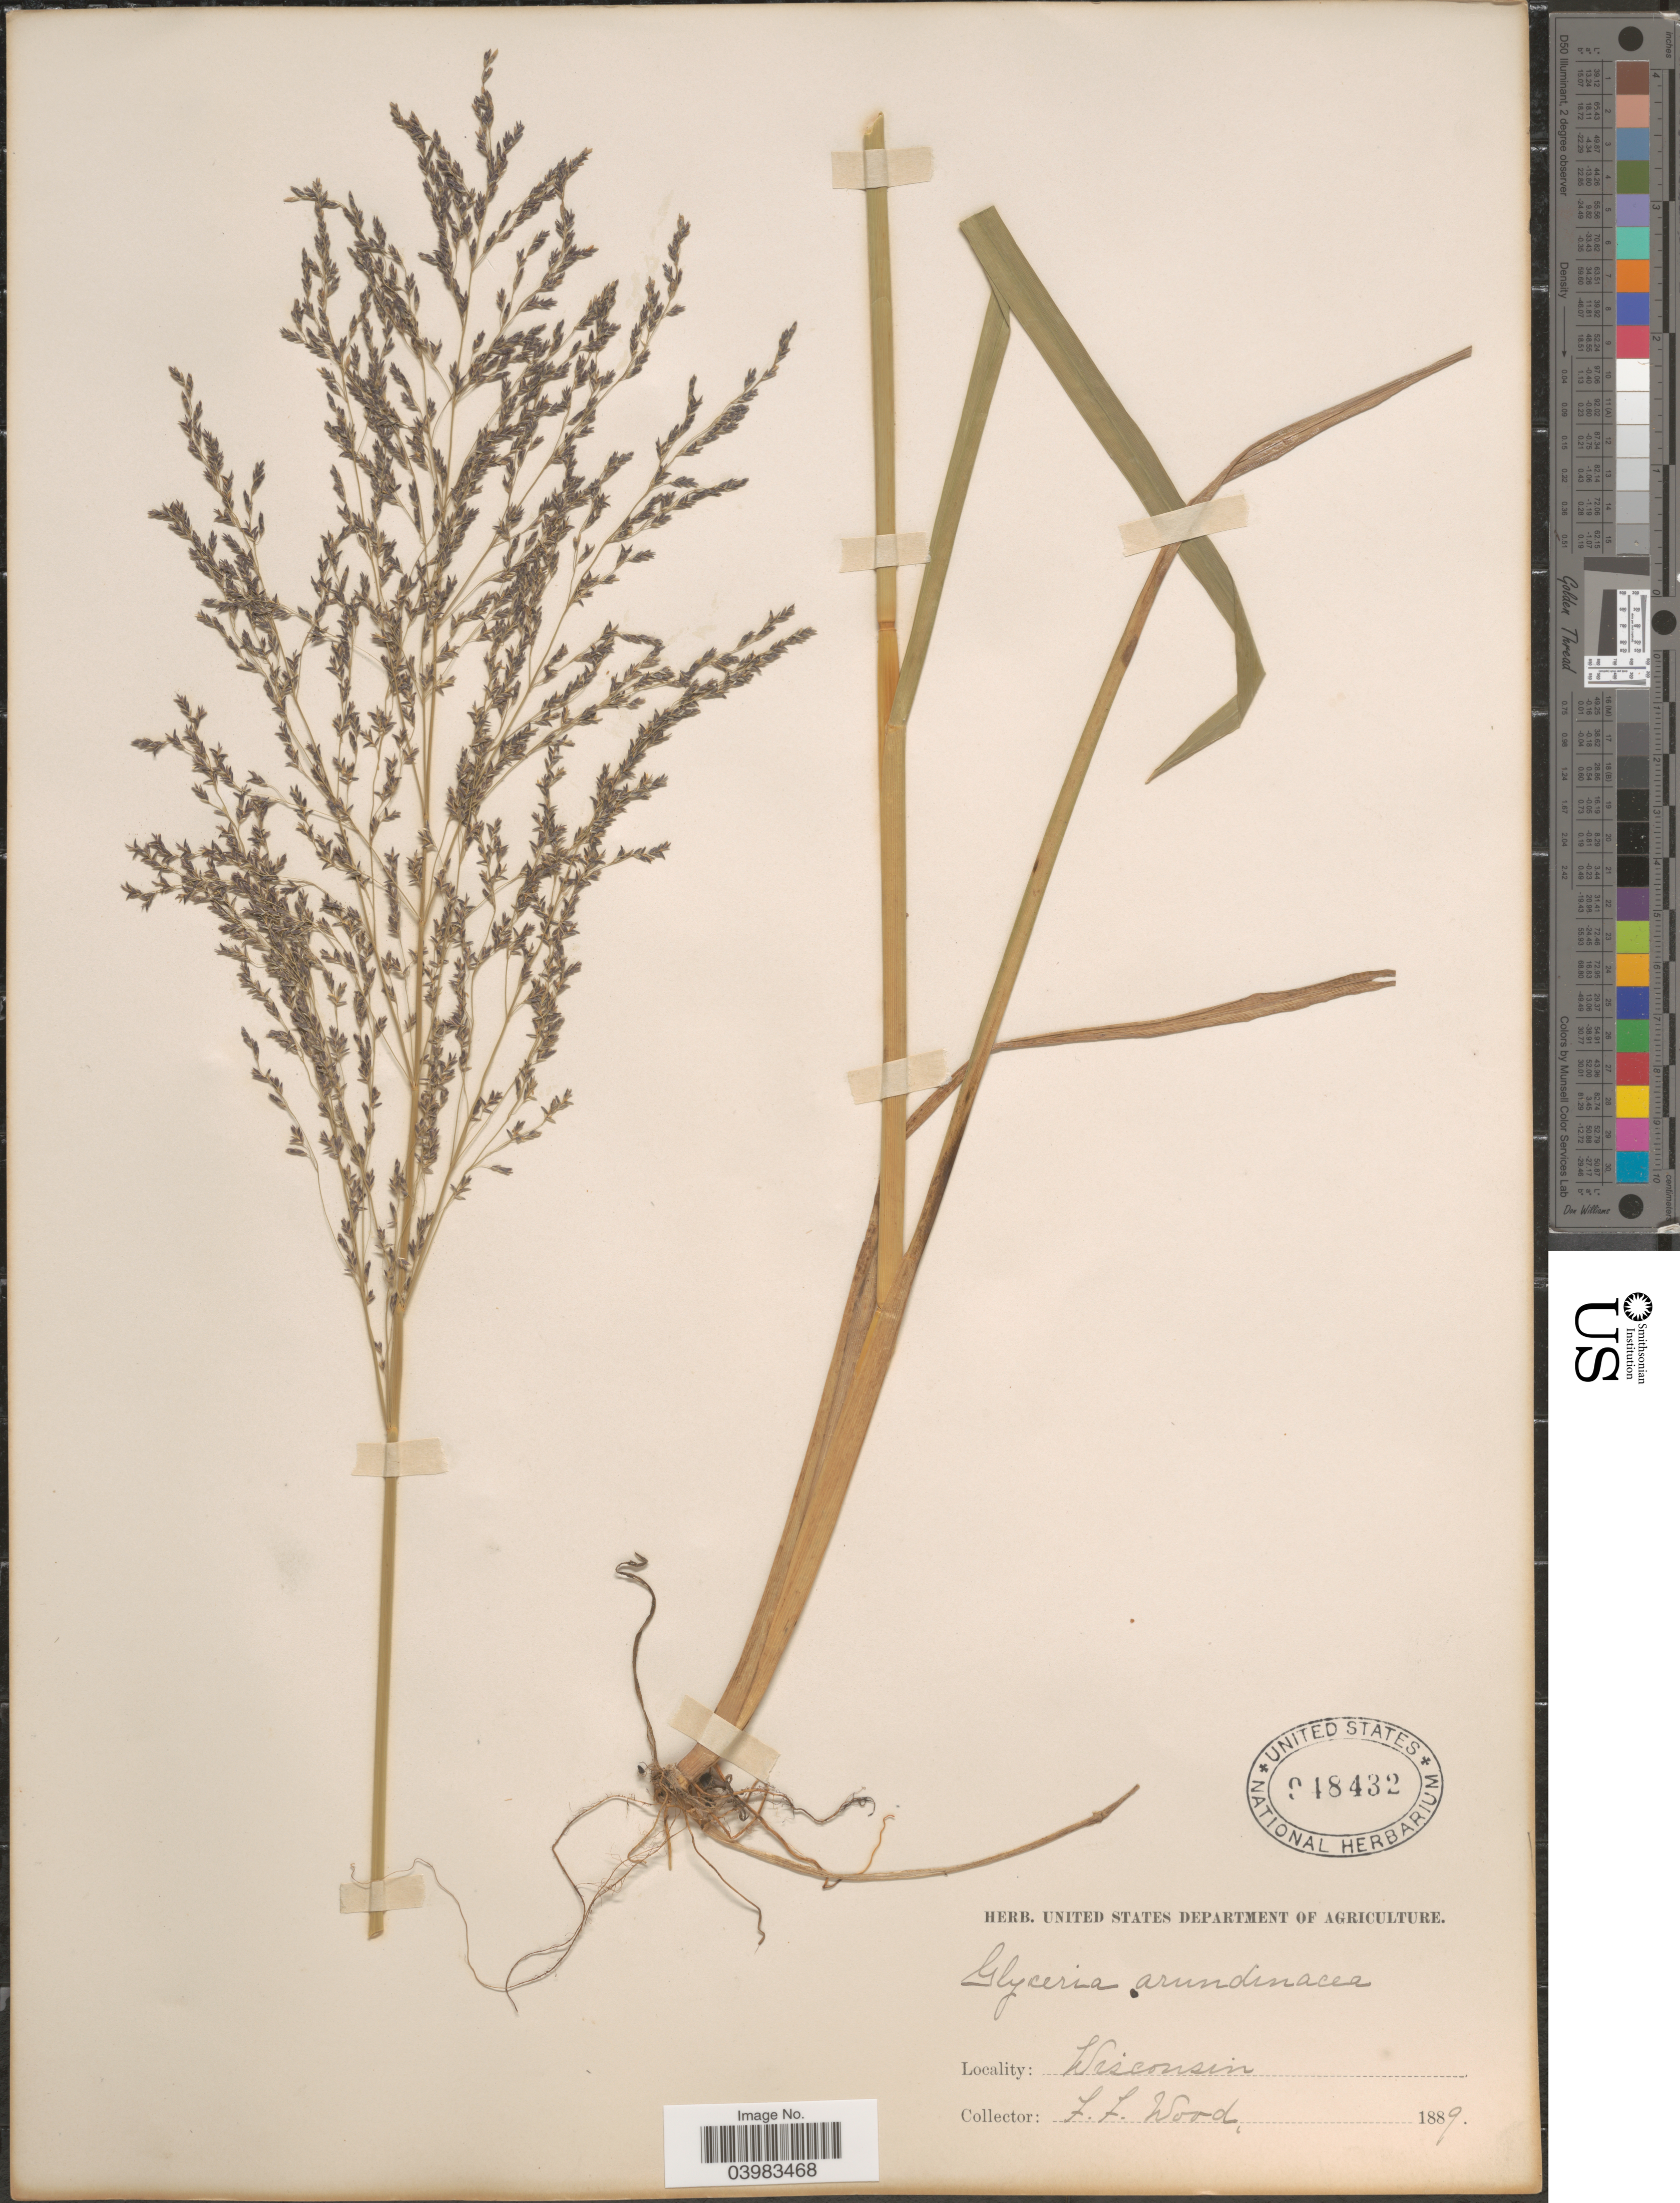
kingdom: Plantae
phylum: Tracheophyta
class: Liliopsida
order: Poales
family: Poaceae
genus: Glyceria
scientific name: Glyceria grandis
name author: S. Watson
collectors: F. Wood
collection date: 1889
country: United States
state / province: Wisconsin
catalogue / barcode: US 948432